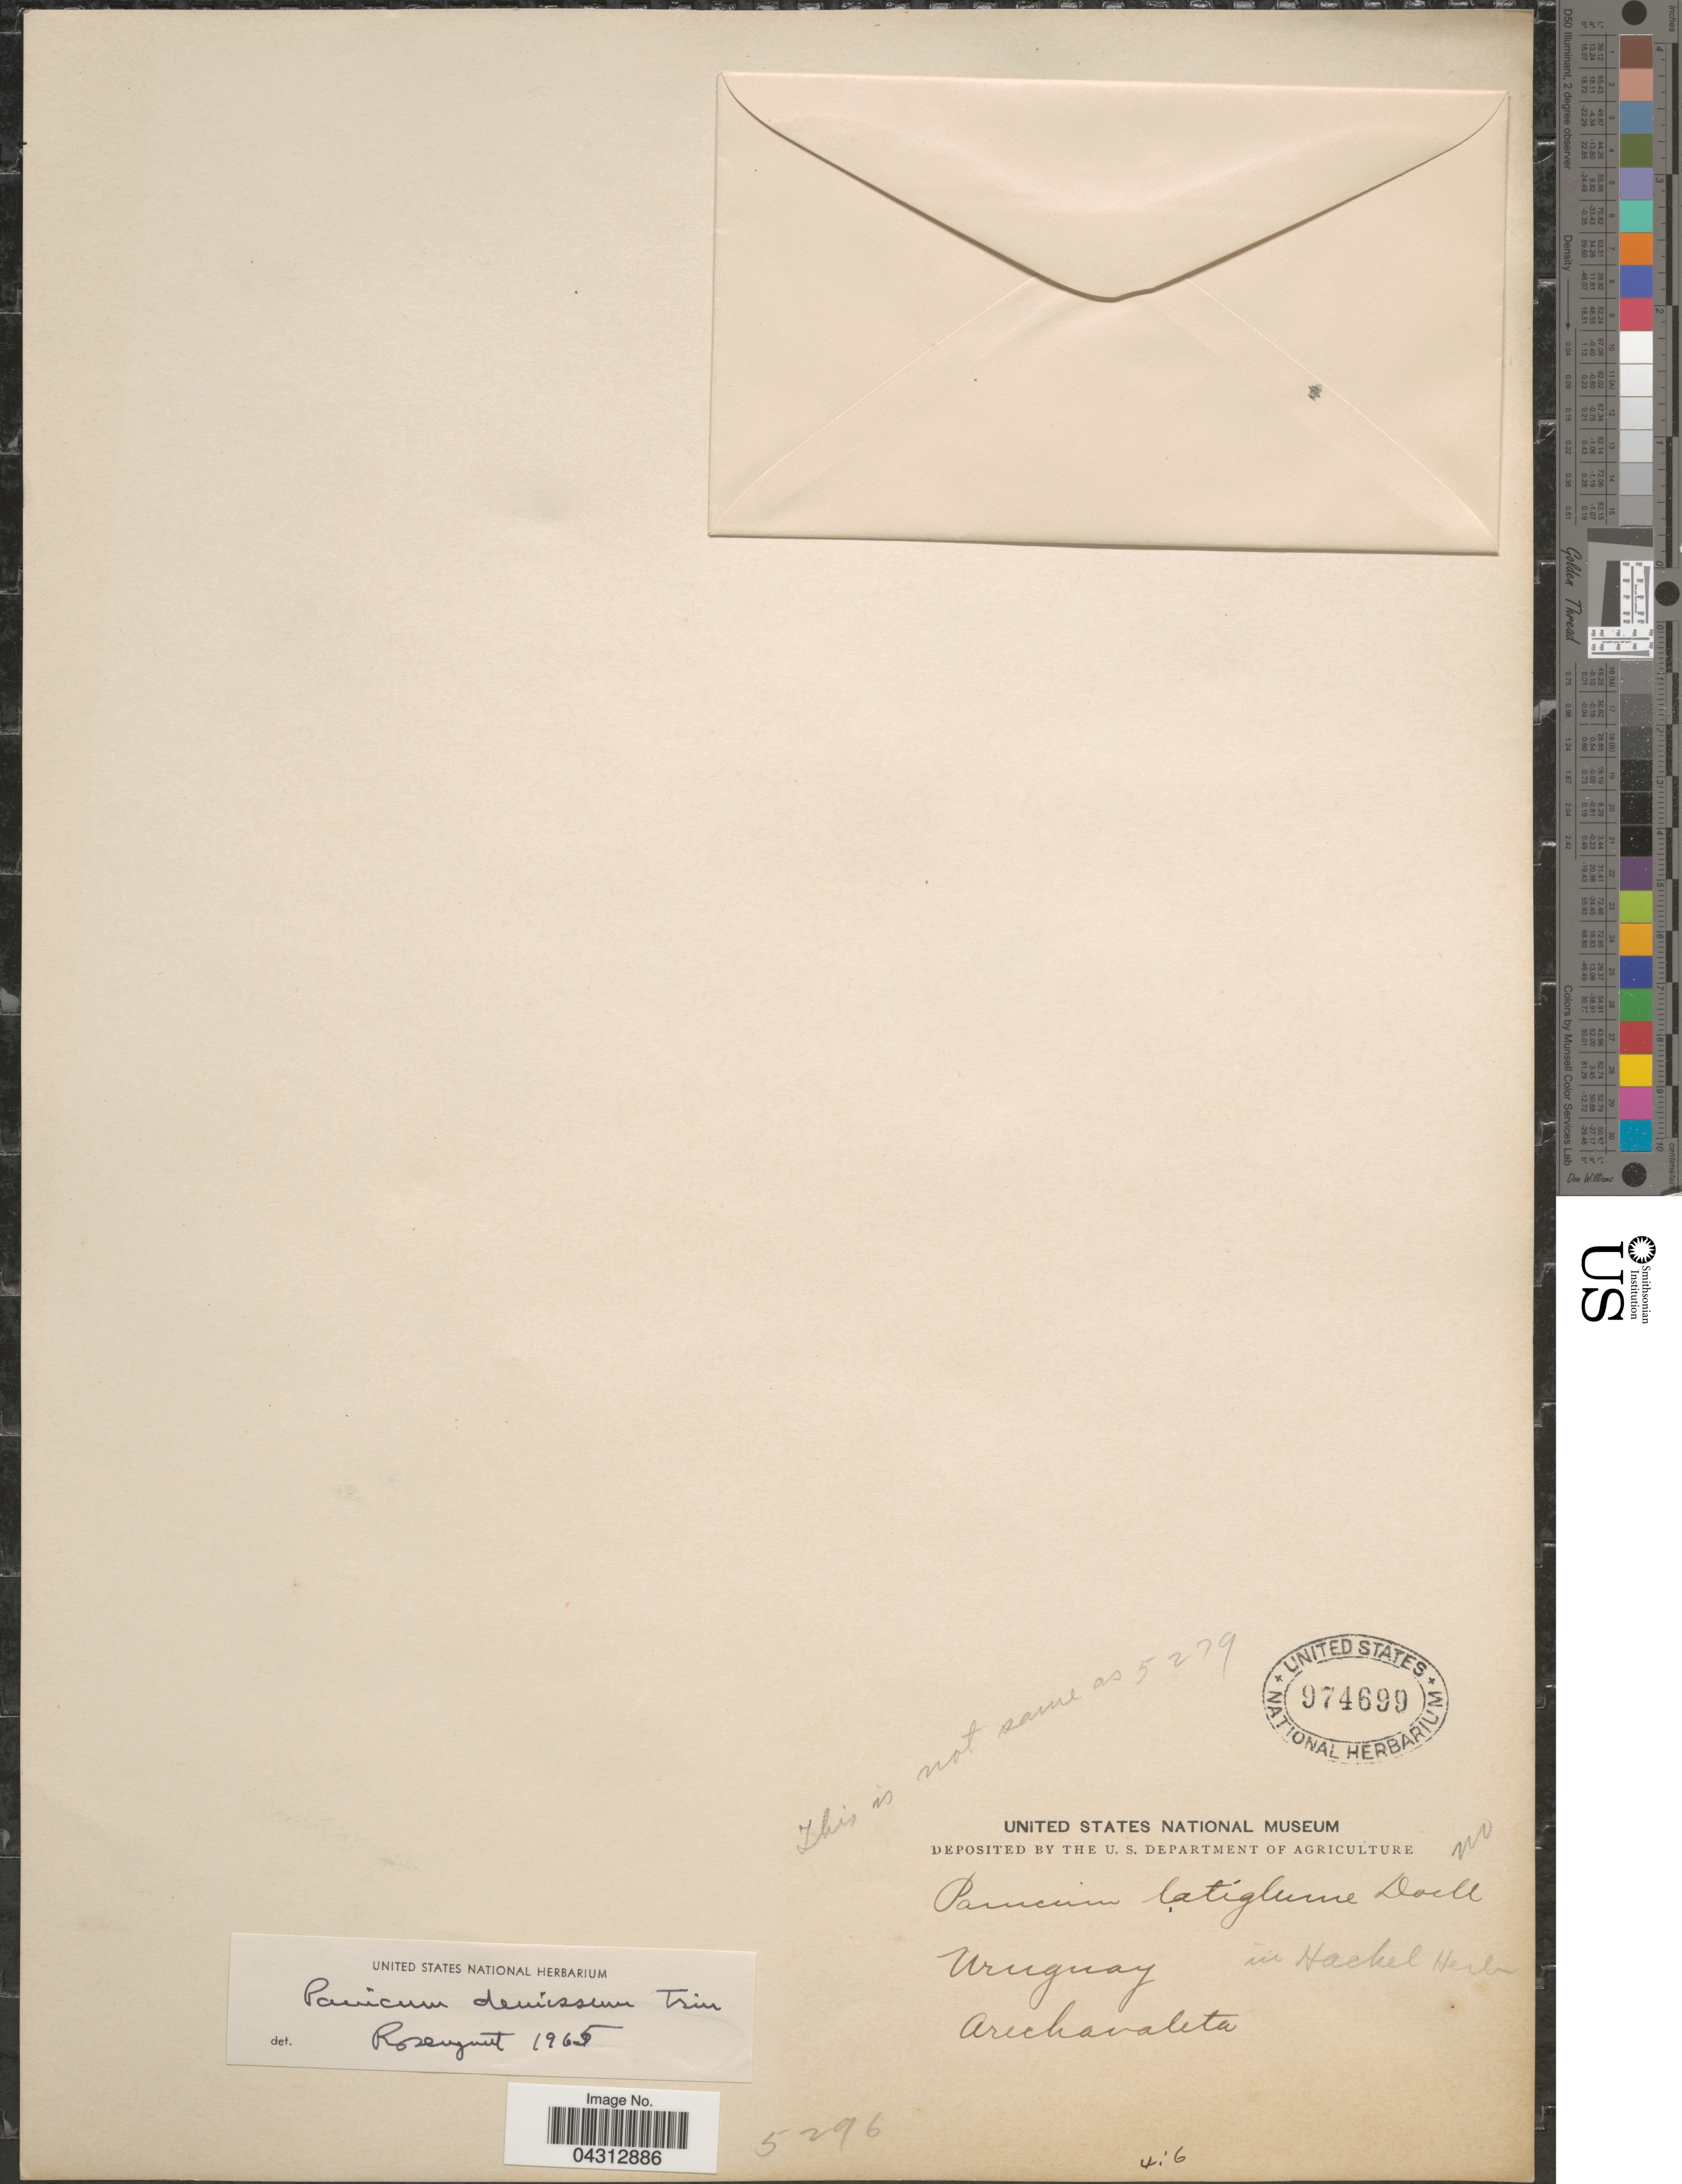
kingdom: Plantae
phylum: Tracheophyta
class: Liliopsida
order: Poales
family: Poaceae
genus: Dichanthelium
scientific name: Dichanthelium sabulorum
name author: (Lam.) Gould & C.A. Clark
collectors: Arechavaleta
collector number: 5296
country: Uruguay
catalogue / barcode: US 974699